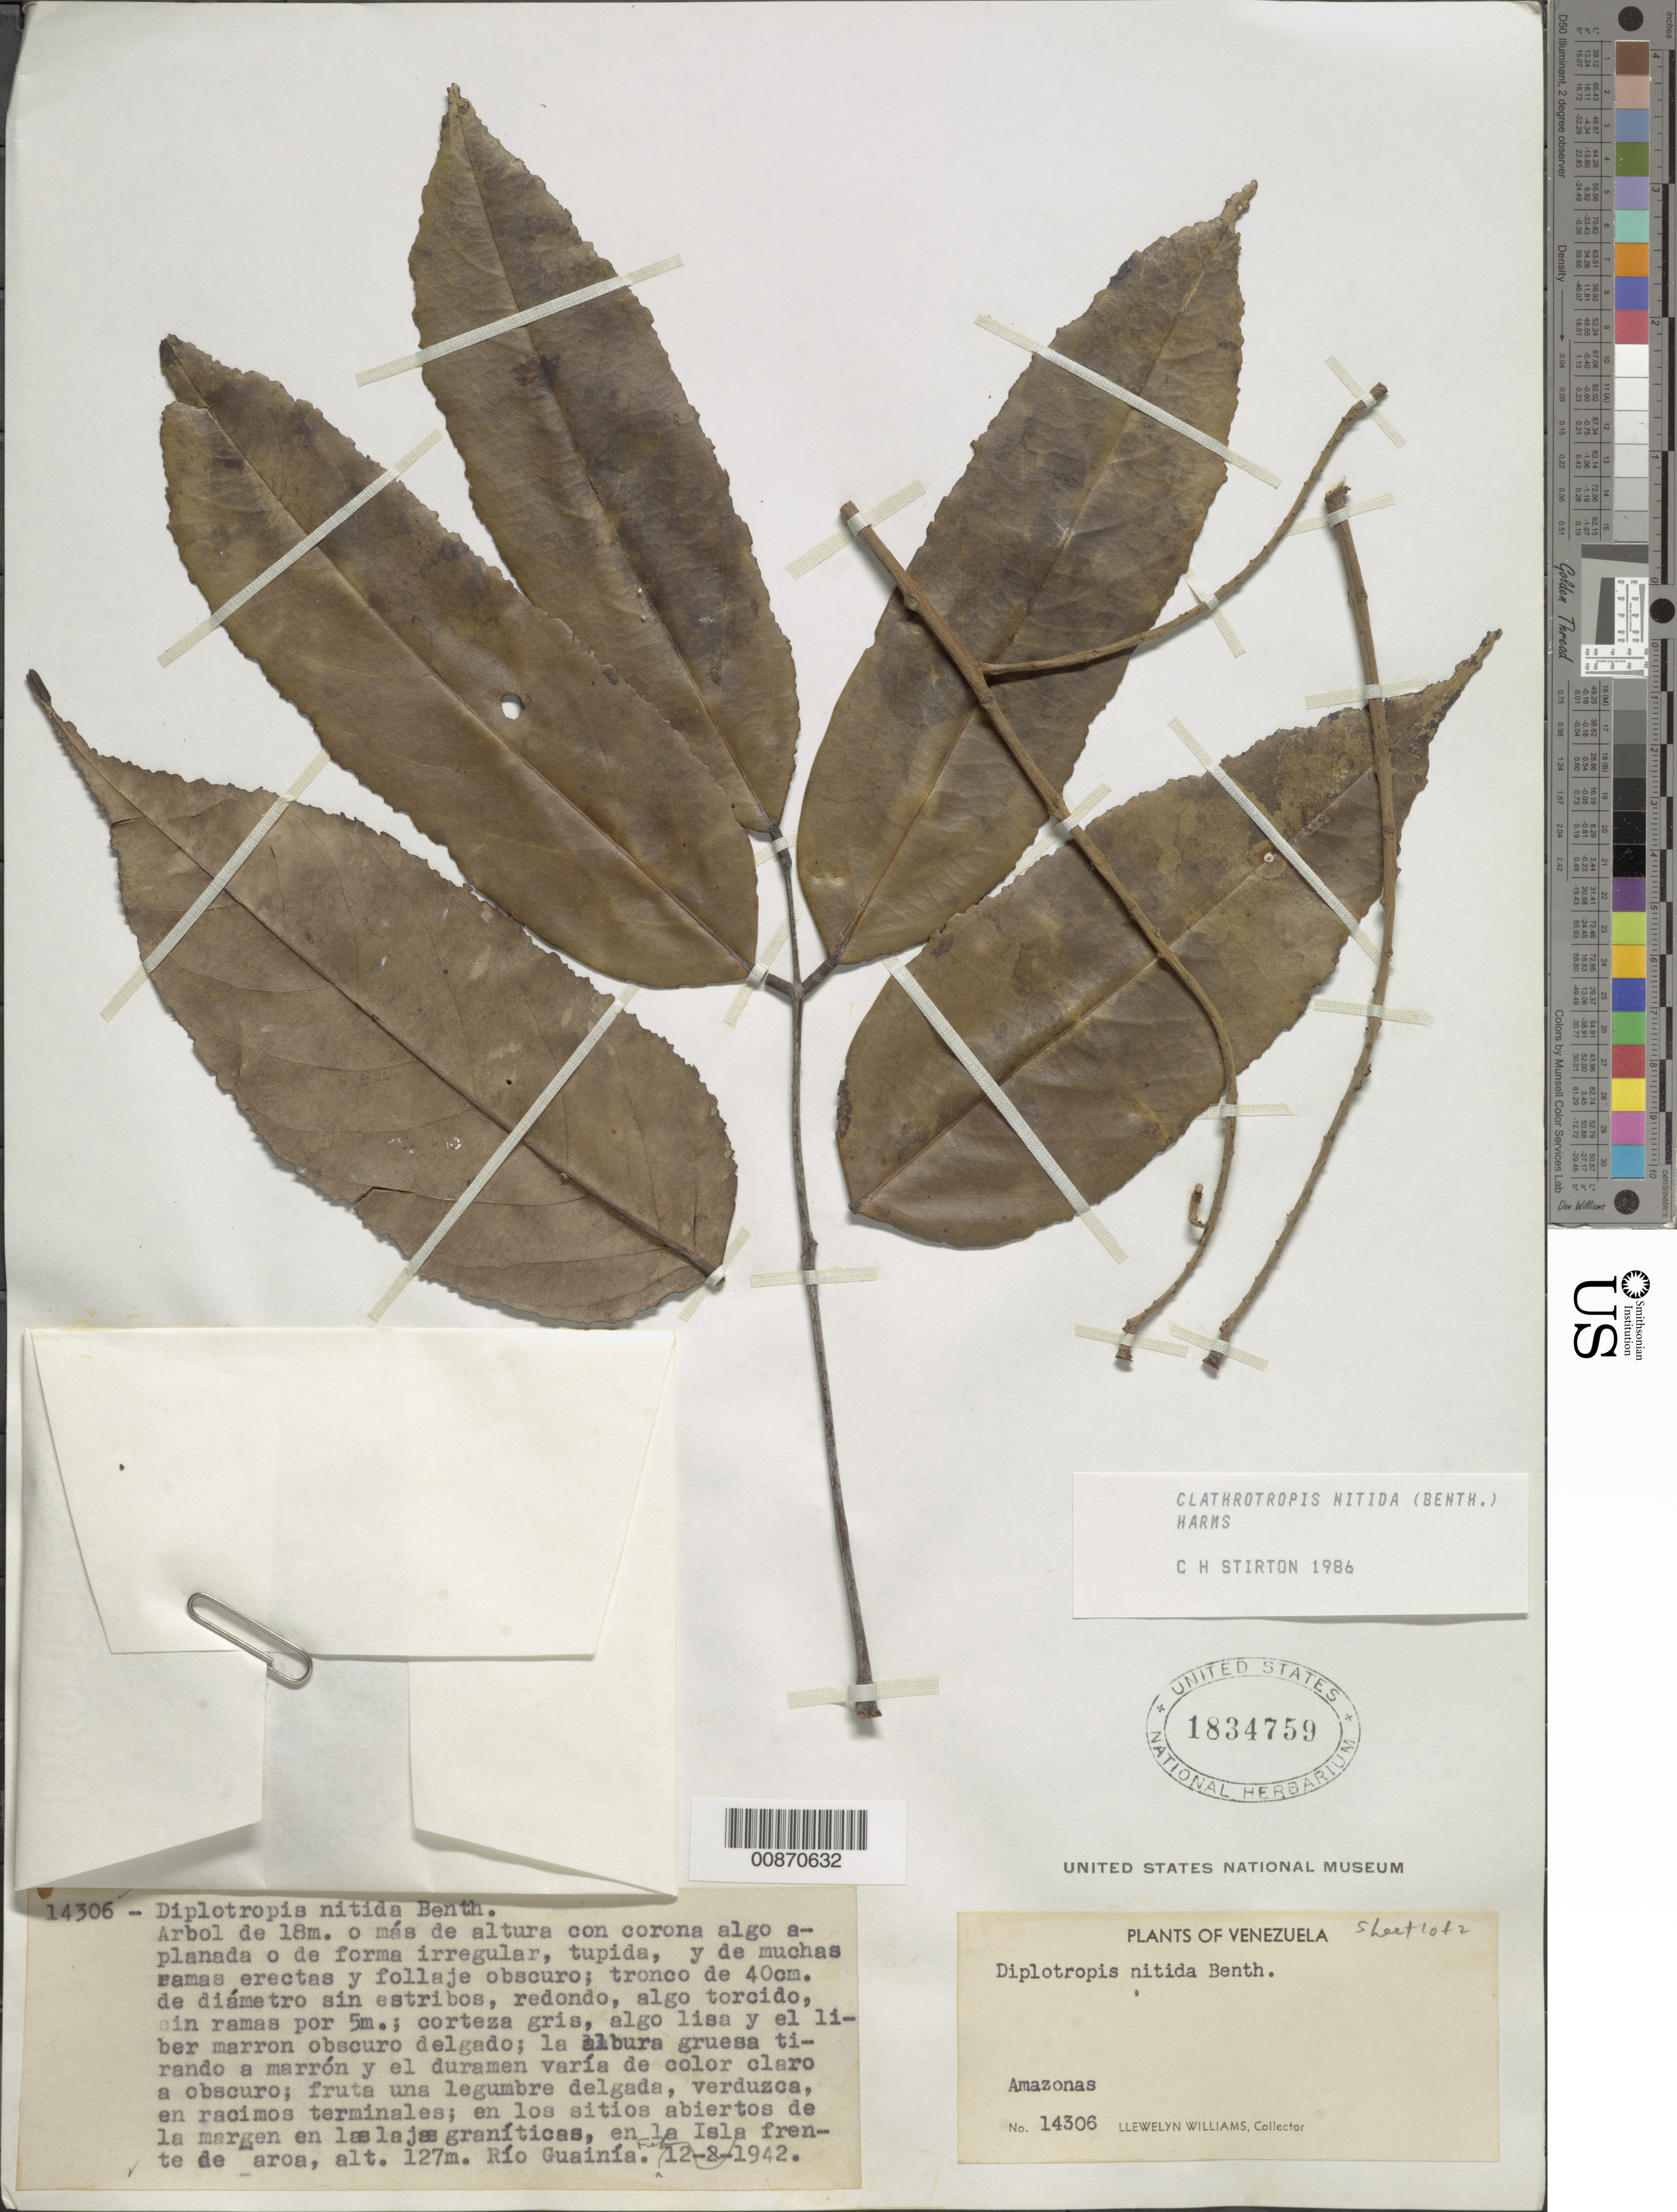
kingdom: Plantae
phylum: Tracheophyta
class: Magnoliopsida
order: Fabales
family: Fabaceae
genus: Clathrotropis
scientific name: Clathrotropis nitida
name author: Harms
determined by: Stirton, Charles H.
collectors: Ll. Williams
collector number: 14306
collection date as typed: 12-Feb-42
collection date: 1942-02-12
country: Venezuela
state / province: Amazonas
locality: Maroa, Río Guainía, isla al frente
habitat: Sitios abiertos de la margen en las lajas graníticas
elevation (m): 127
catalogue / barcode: US 1834759